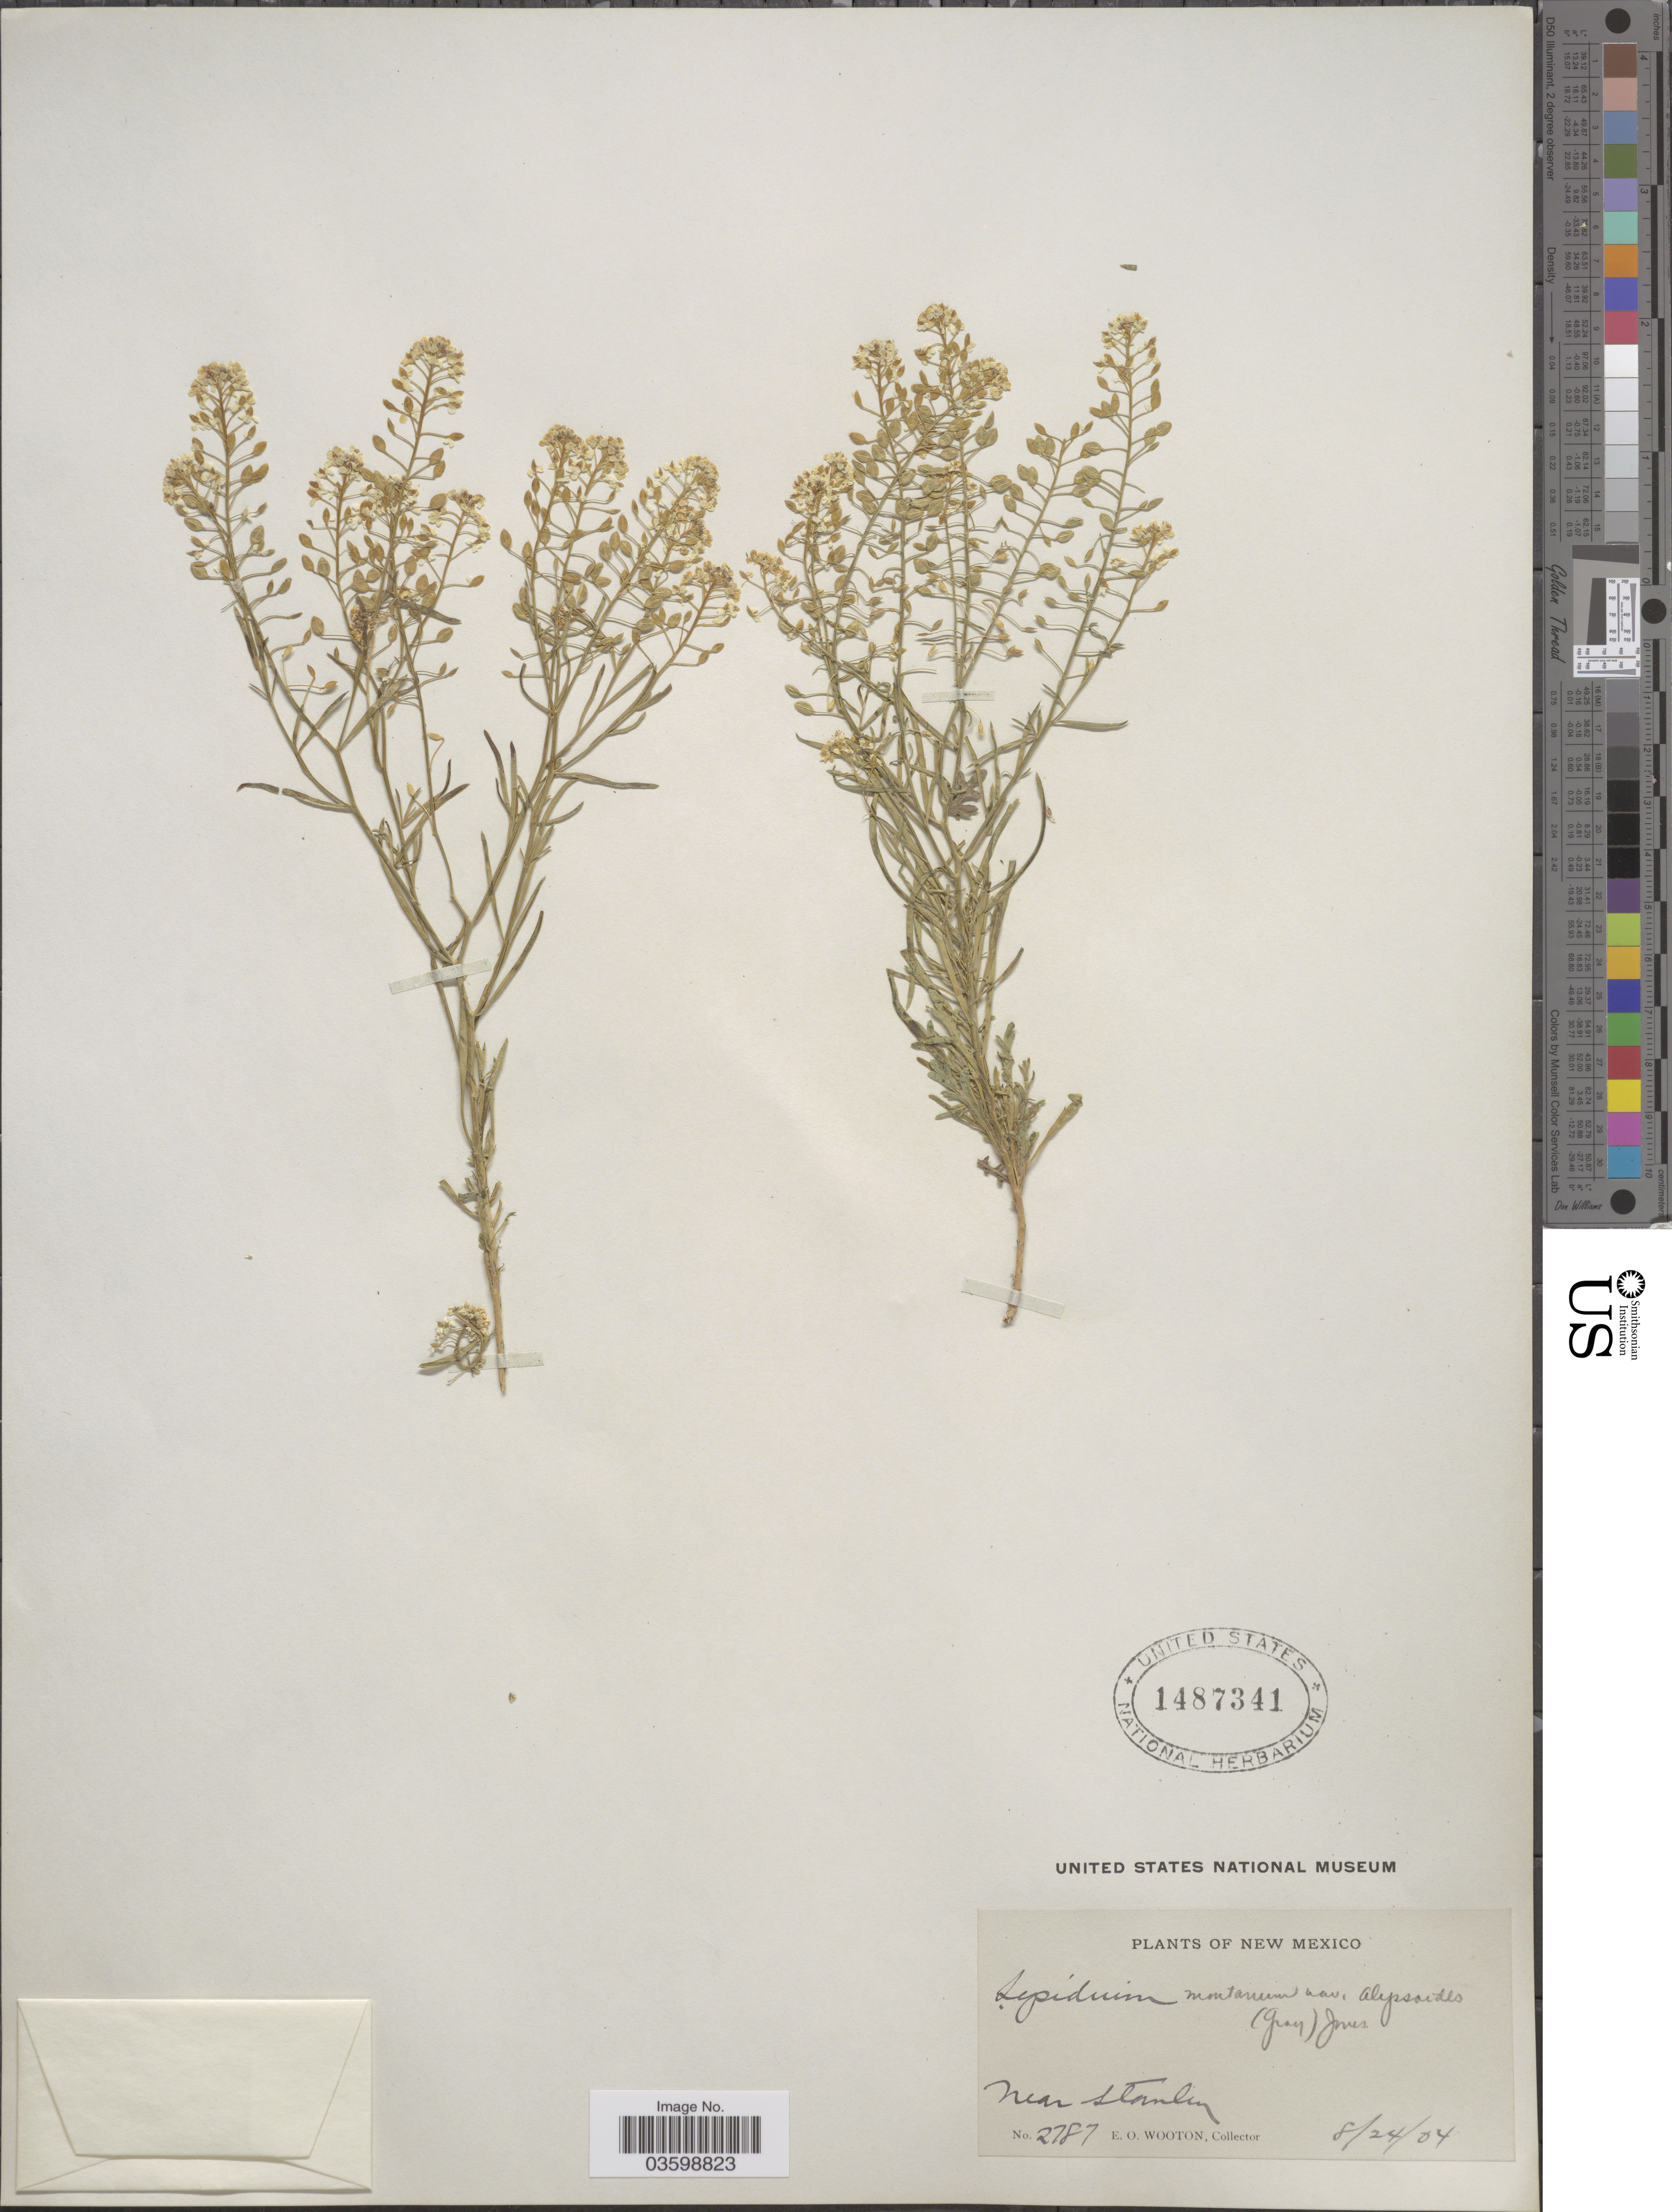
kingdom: Plantae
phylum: Tracheophyta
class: Magnoliopsida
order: Brassicales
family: Brassicaceae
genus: Lepidium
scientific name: Lepidium montanum var. alyssoides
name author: (A. Gray) M.E. Jones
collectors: E. O. Wooton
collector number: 2787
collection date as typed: Transcribed d/m/y: 24/8/4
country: United States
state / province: New Mexico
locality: Near Stanley.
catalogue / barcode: US 1487341